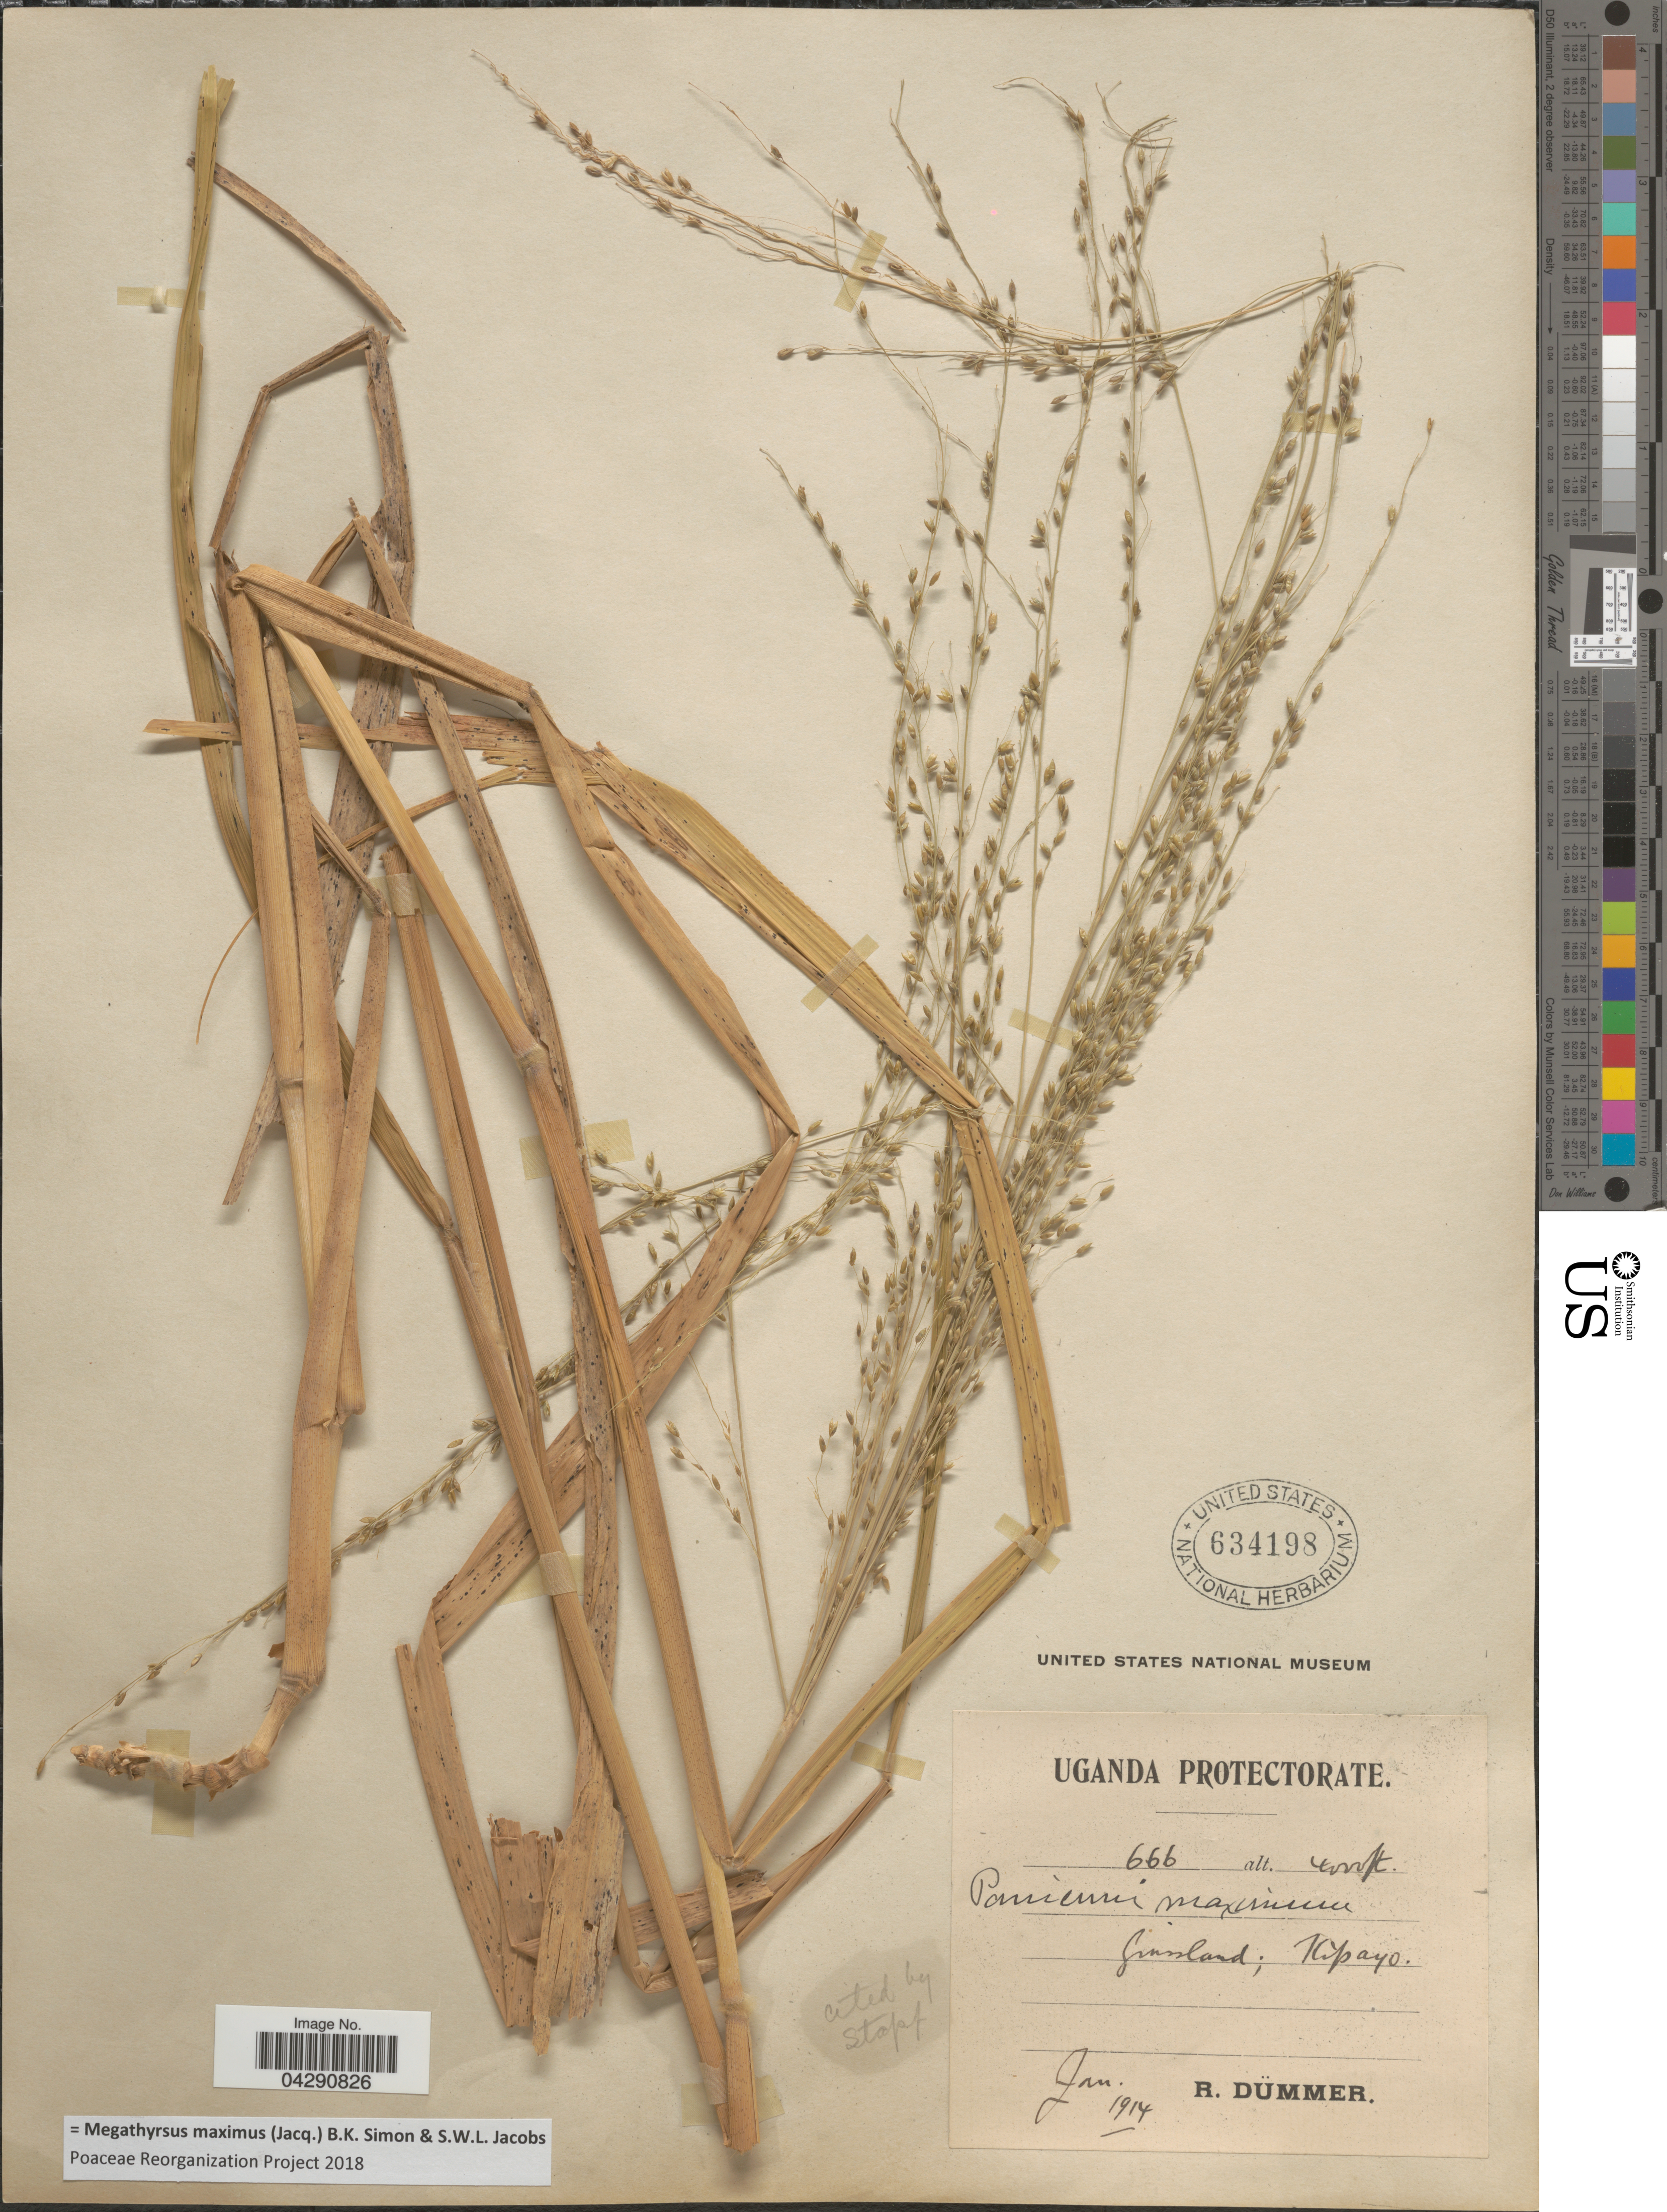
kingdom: Plantae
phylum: Tracheophyta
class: Liliopsida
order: Poales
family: Poaceae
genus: Megathyrsus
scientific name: Megathyrsus maximus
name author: (Jacq.) B.K. Simon & S.W.L. Jacobs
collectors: R. A. Dümmer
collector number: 666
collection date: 1914-01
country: Uganda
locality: Uganda Protectorate. Kipayo.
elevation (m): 1219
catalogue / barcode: US 634198